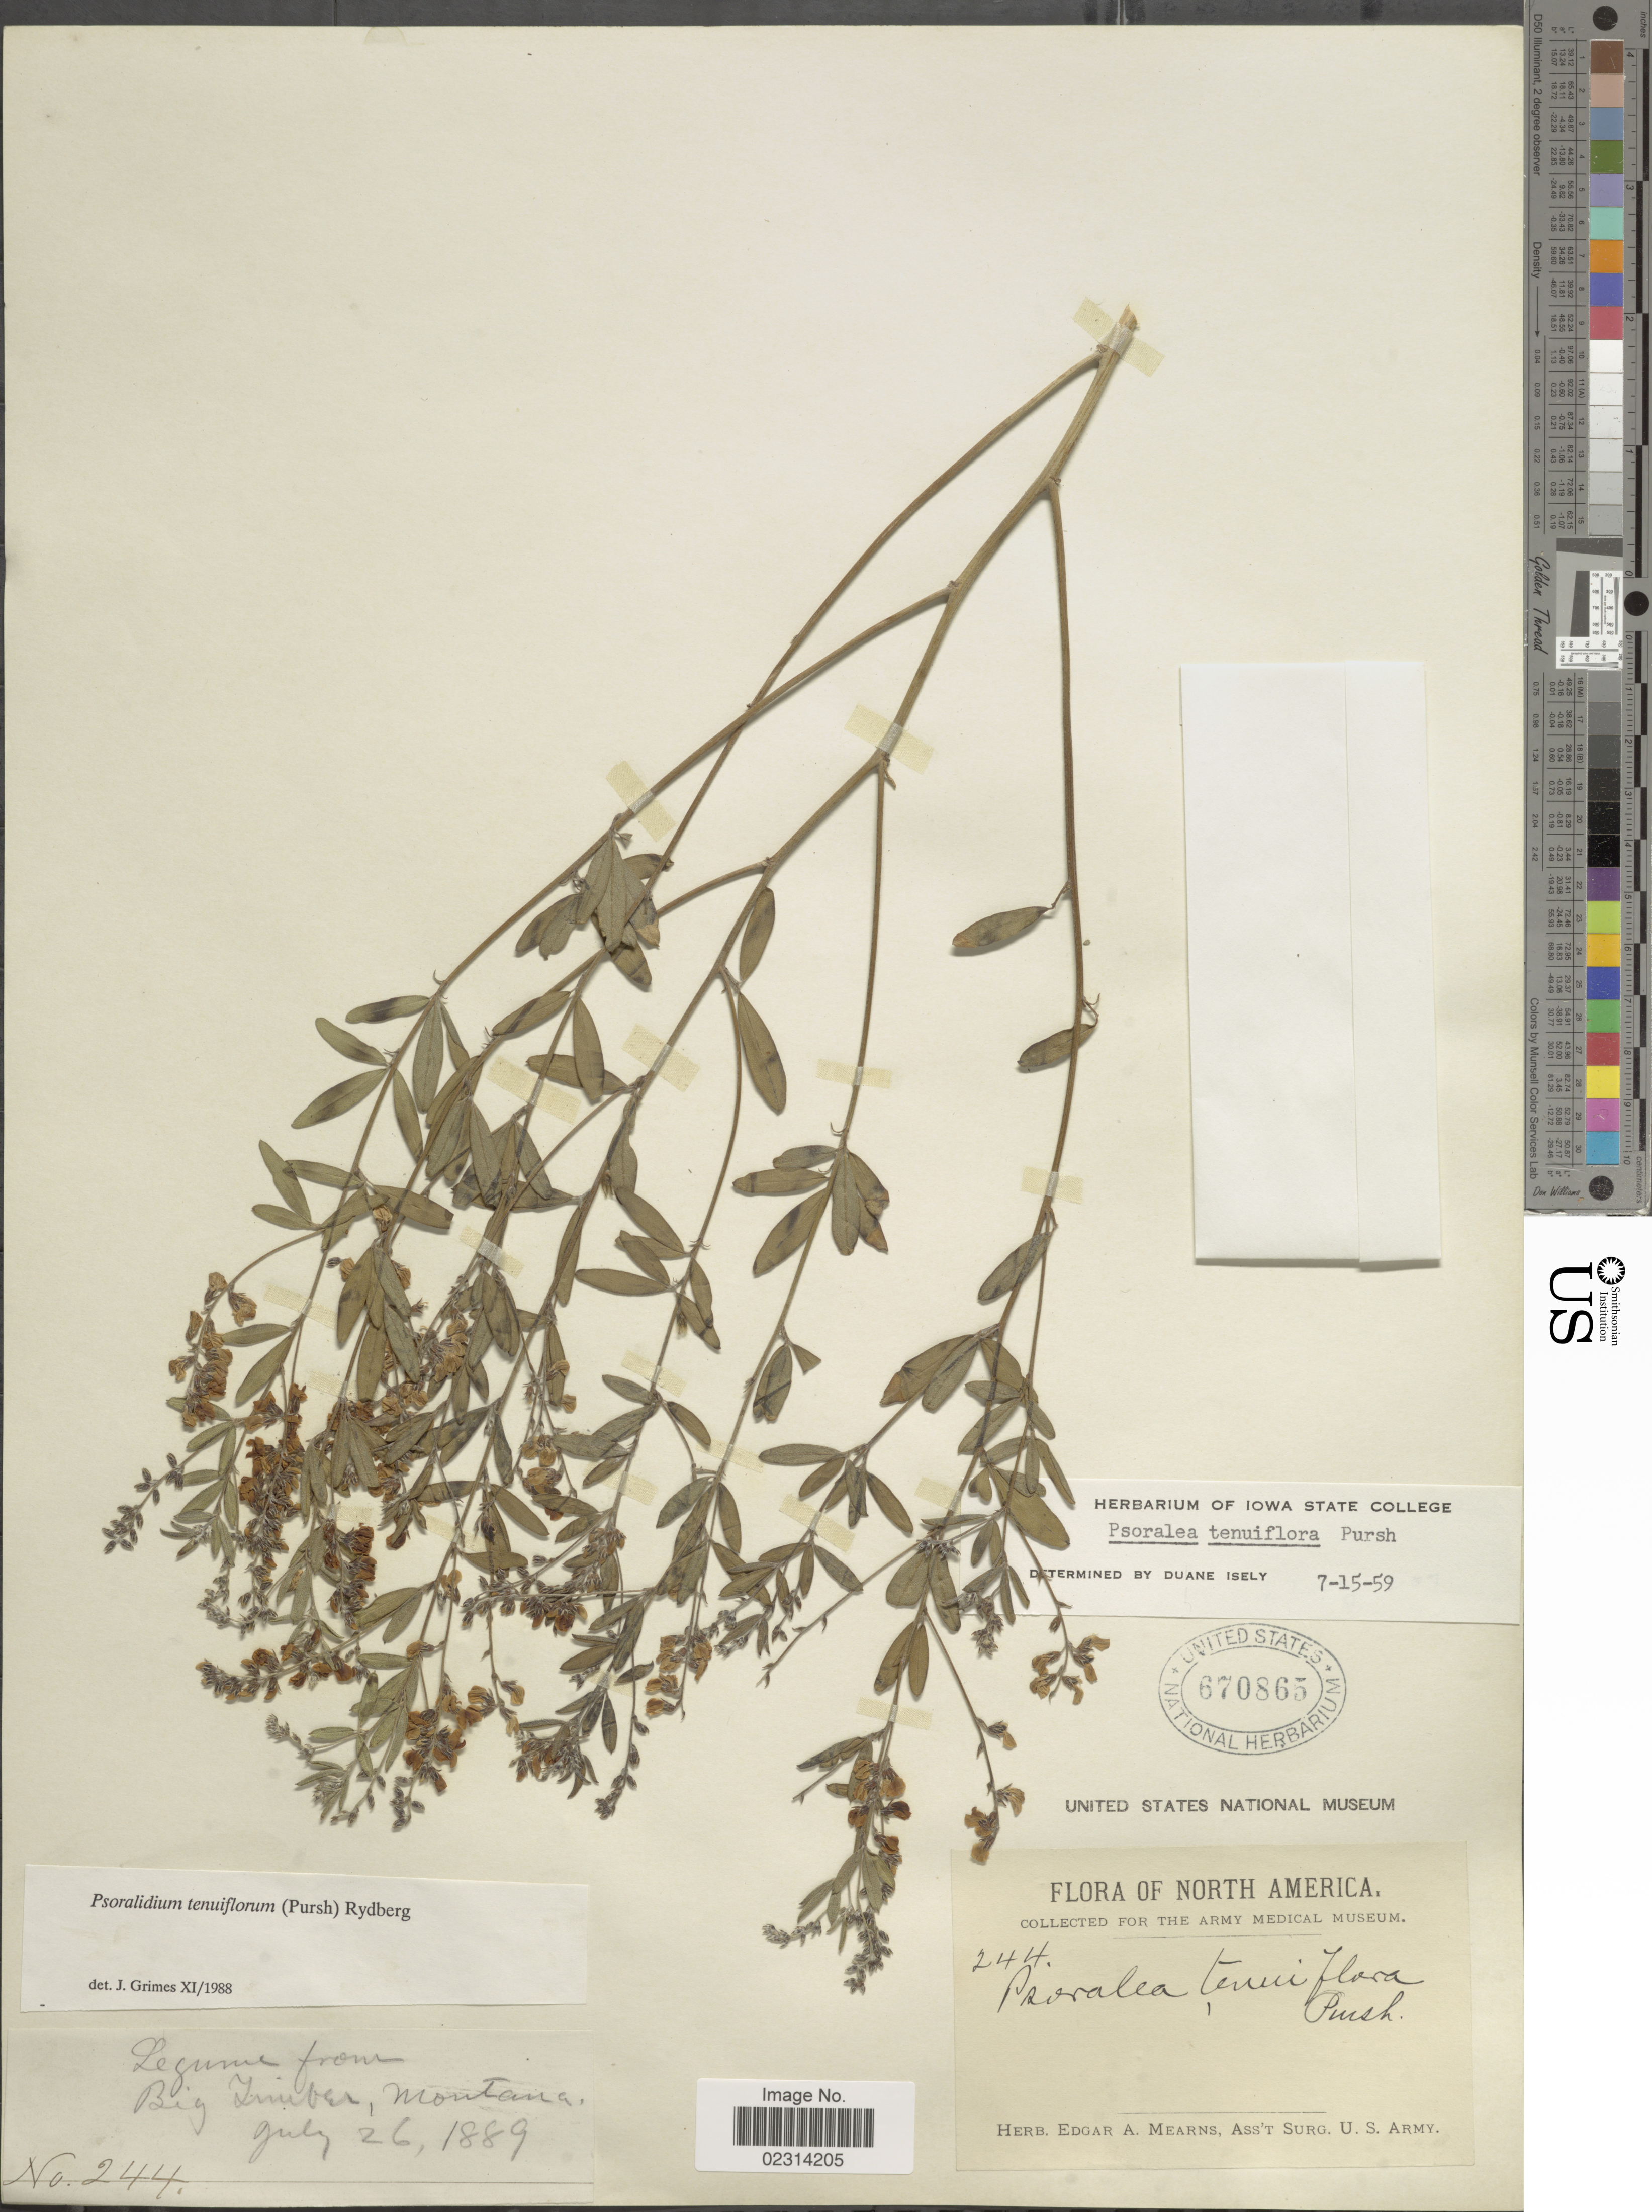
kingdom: Plantae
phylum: Tracheophyta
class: Magnoliopsida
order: Fabales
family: Fabaceae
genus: Psoralidium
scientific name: Psoralidium tenuiflorum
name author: (Pursh) Rydb.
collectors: ex herb. Edgar A. Mearns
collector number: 244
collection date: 1889-07-26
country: United States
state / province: Montana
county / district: Sweet Grass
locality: Big Timber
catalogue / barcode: US 670865